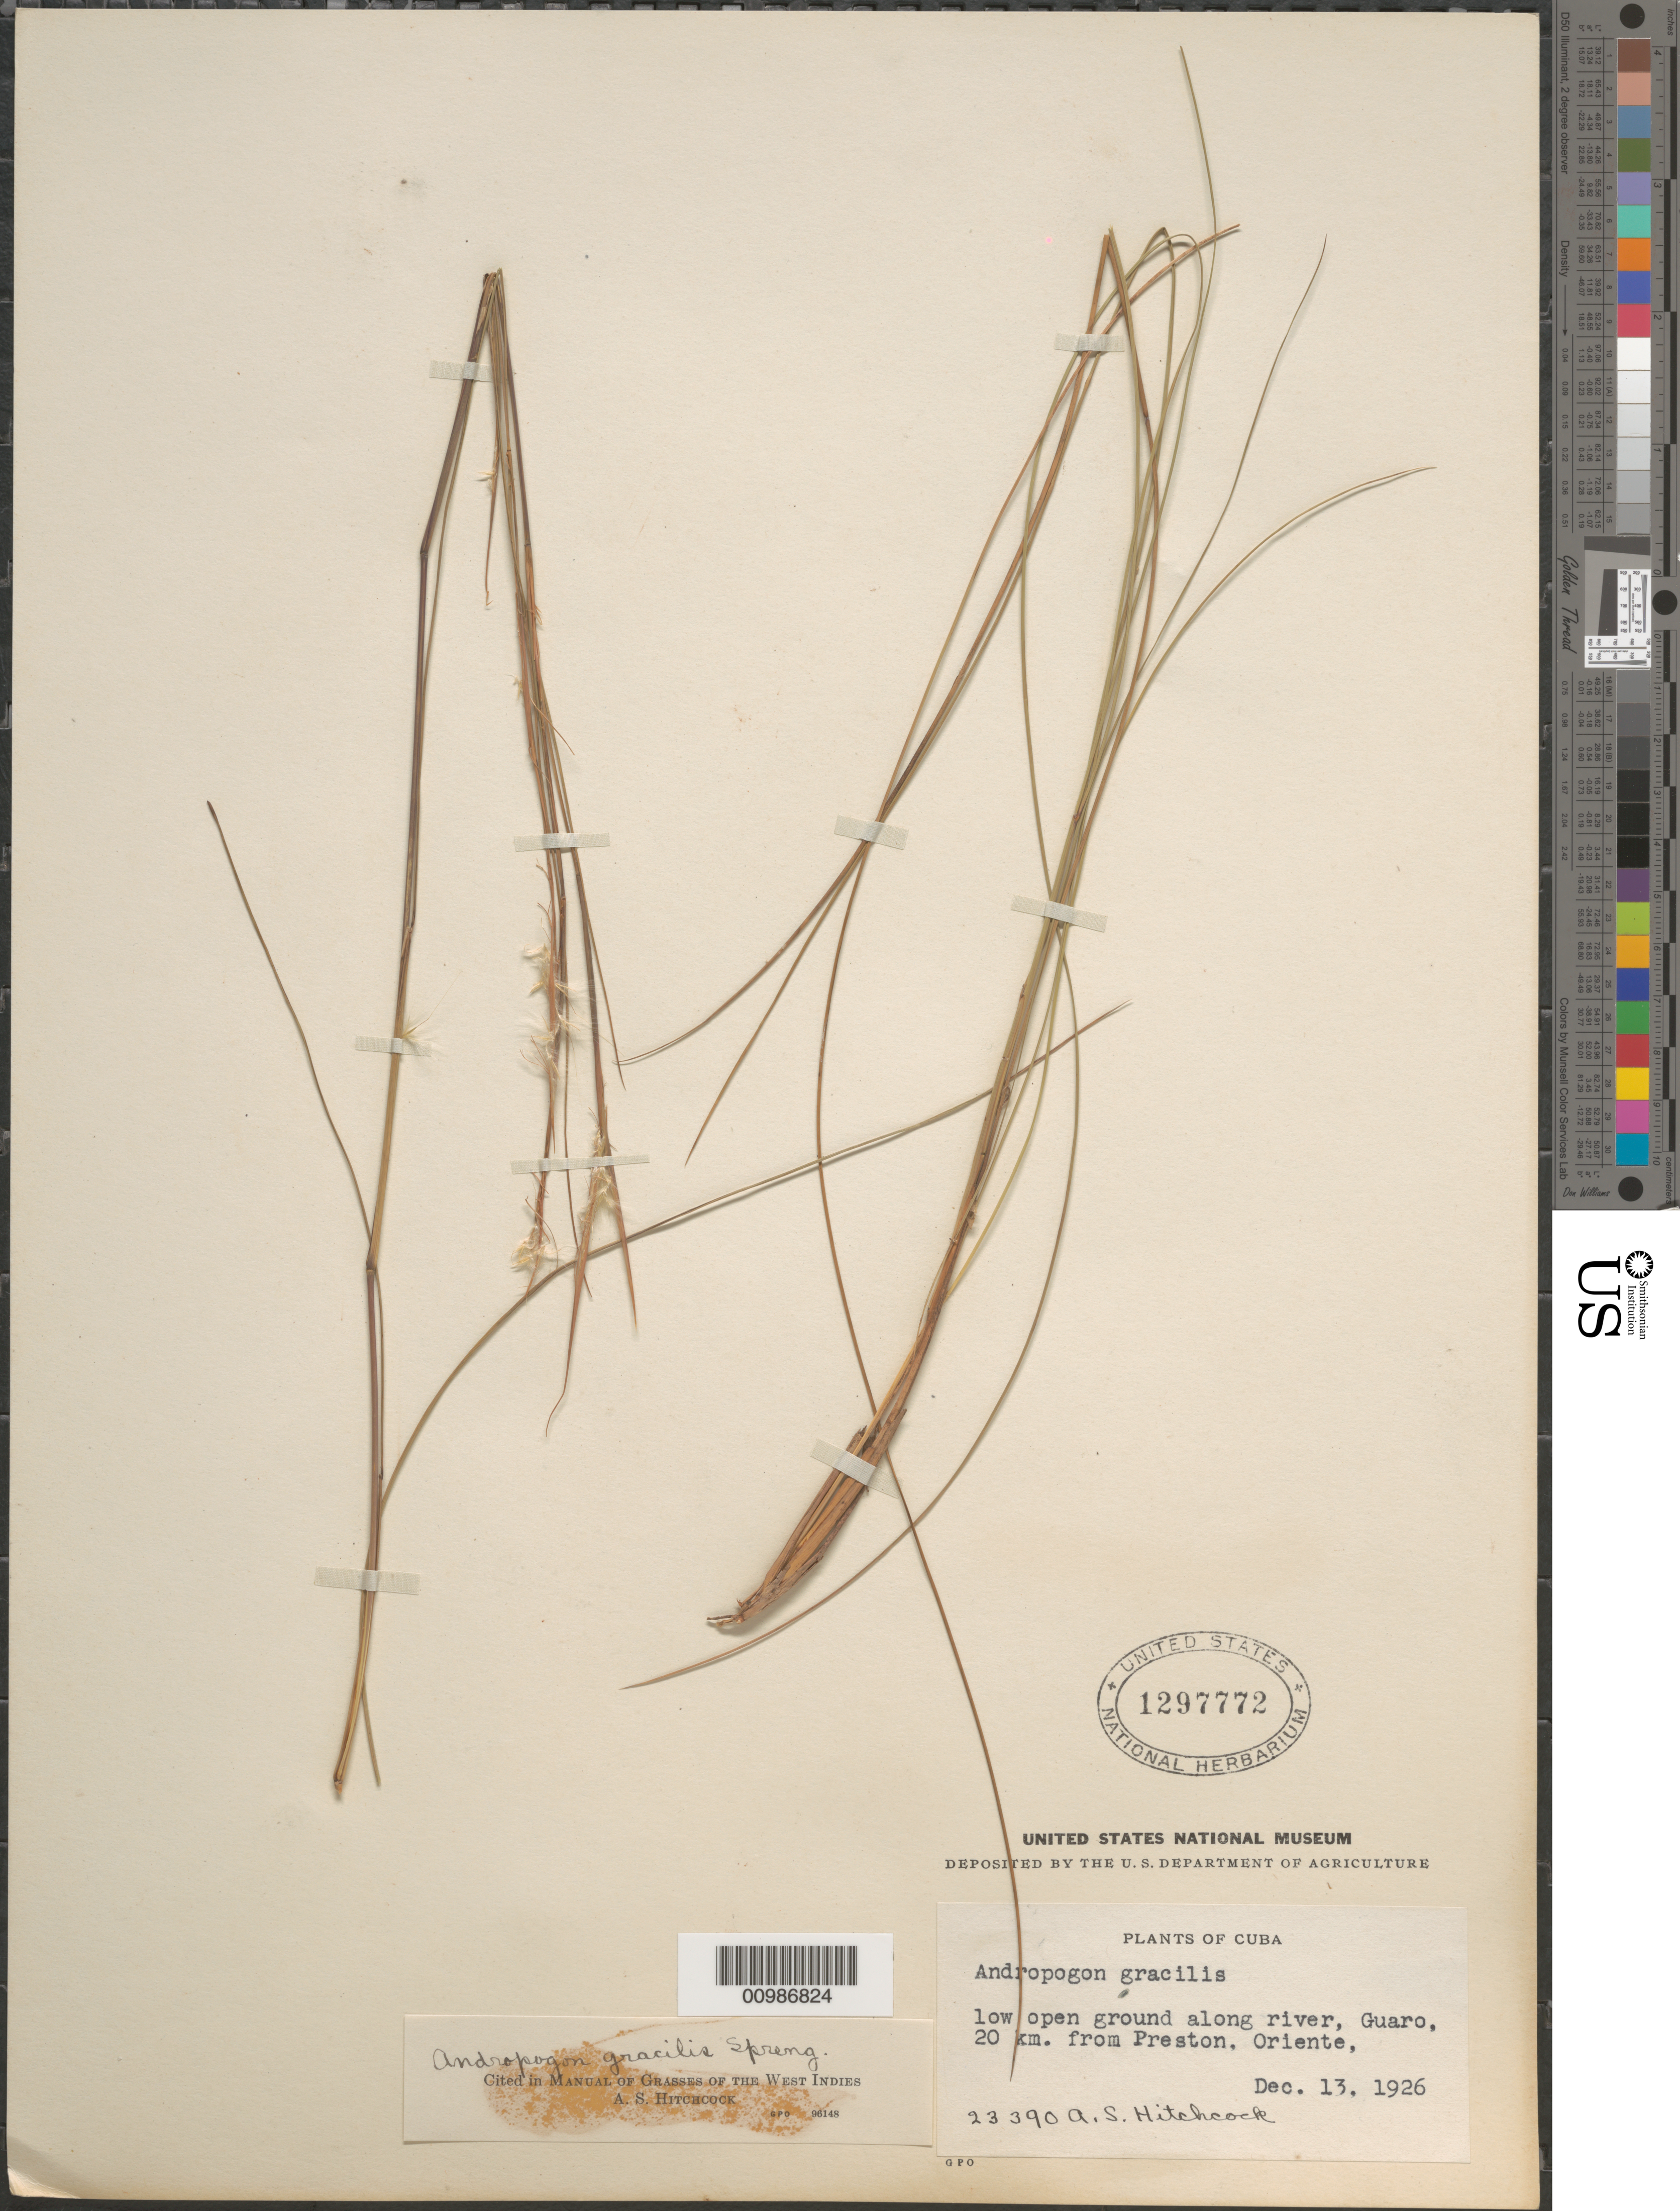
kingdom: Plantae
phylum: Tracheophyta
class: Liliopsida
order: Poales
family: Poaceae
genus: Andropogon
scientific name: Andropogon gracilis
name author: Spreng.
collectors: A. S. Hitchcock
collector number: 23390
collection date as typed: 13 Dec 1926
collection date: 1926-12-13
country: Cuba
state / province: Oriente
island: Cuba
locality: Guaro, 20 km from Preston [Oriente]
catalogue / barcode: US 1297772